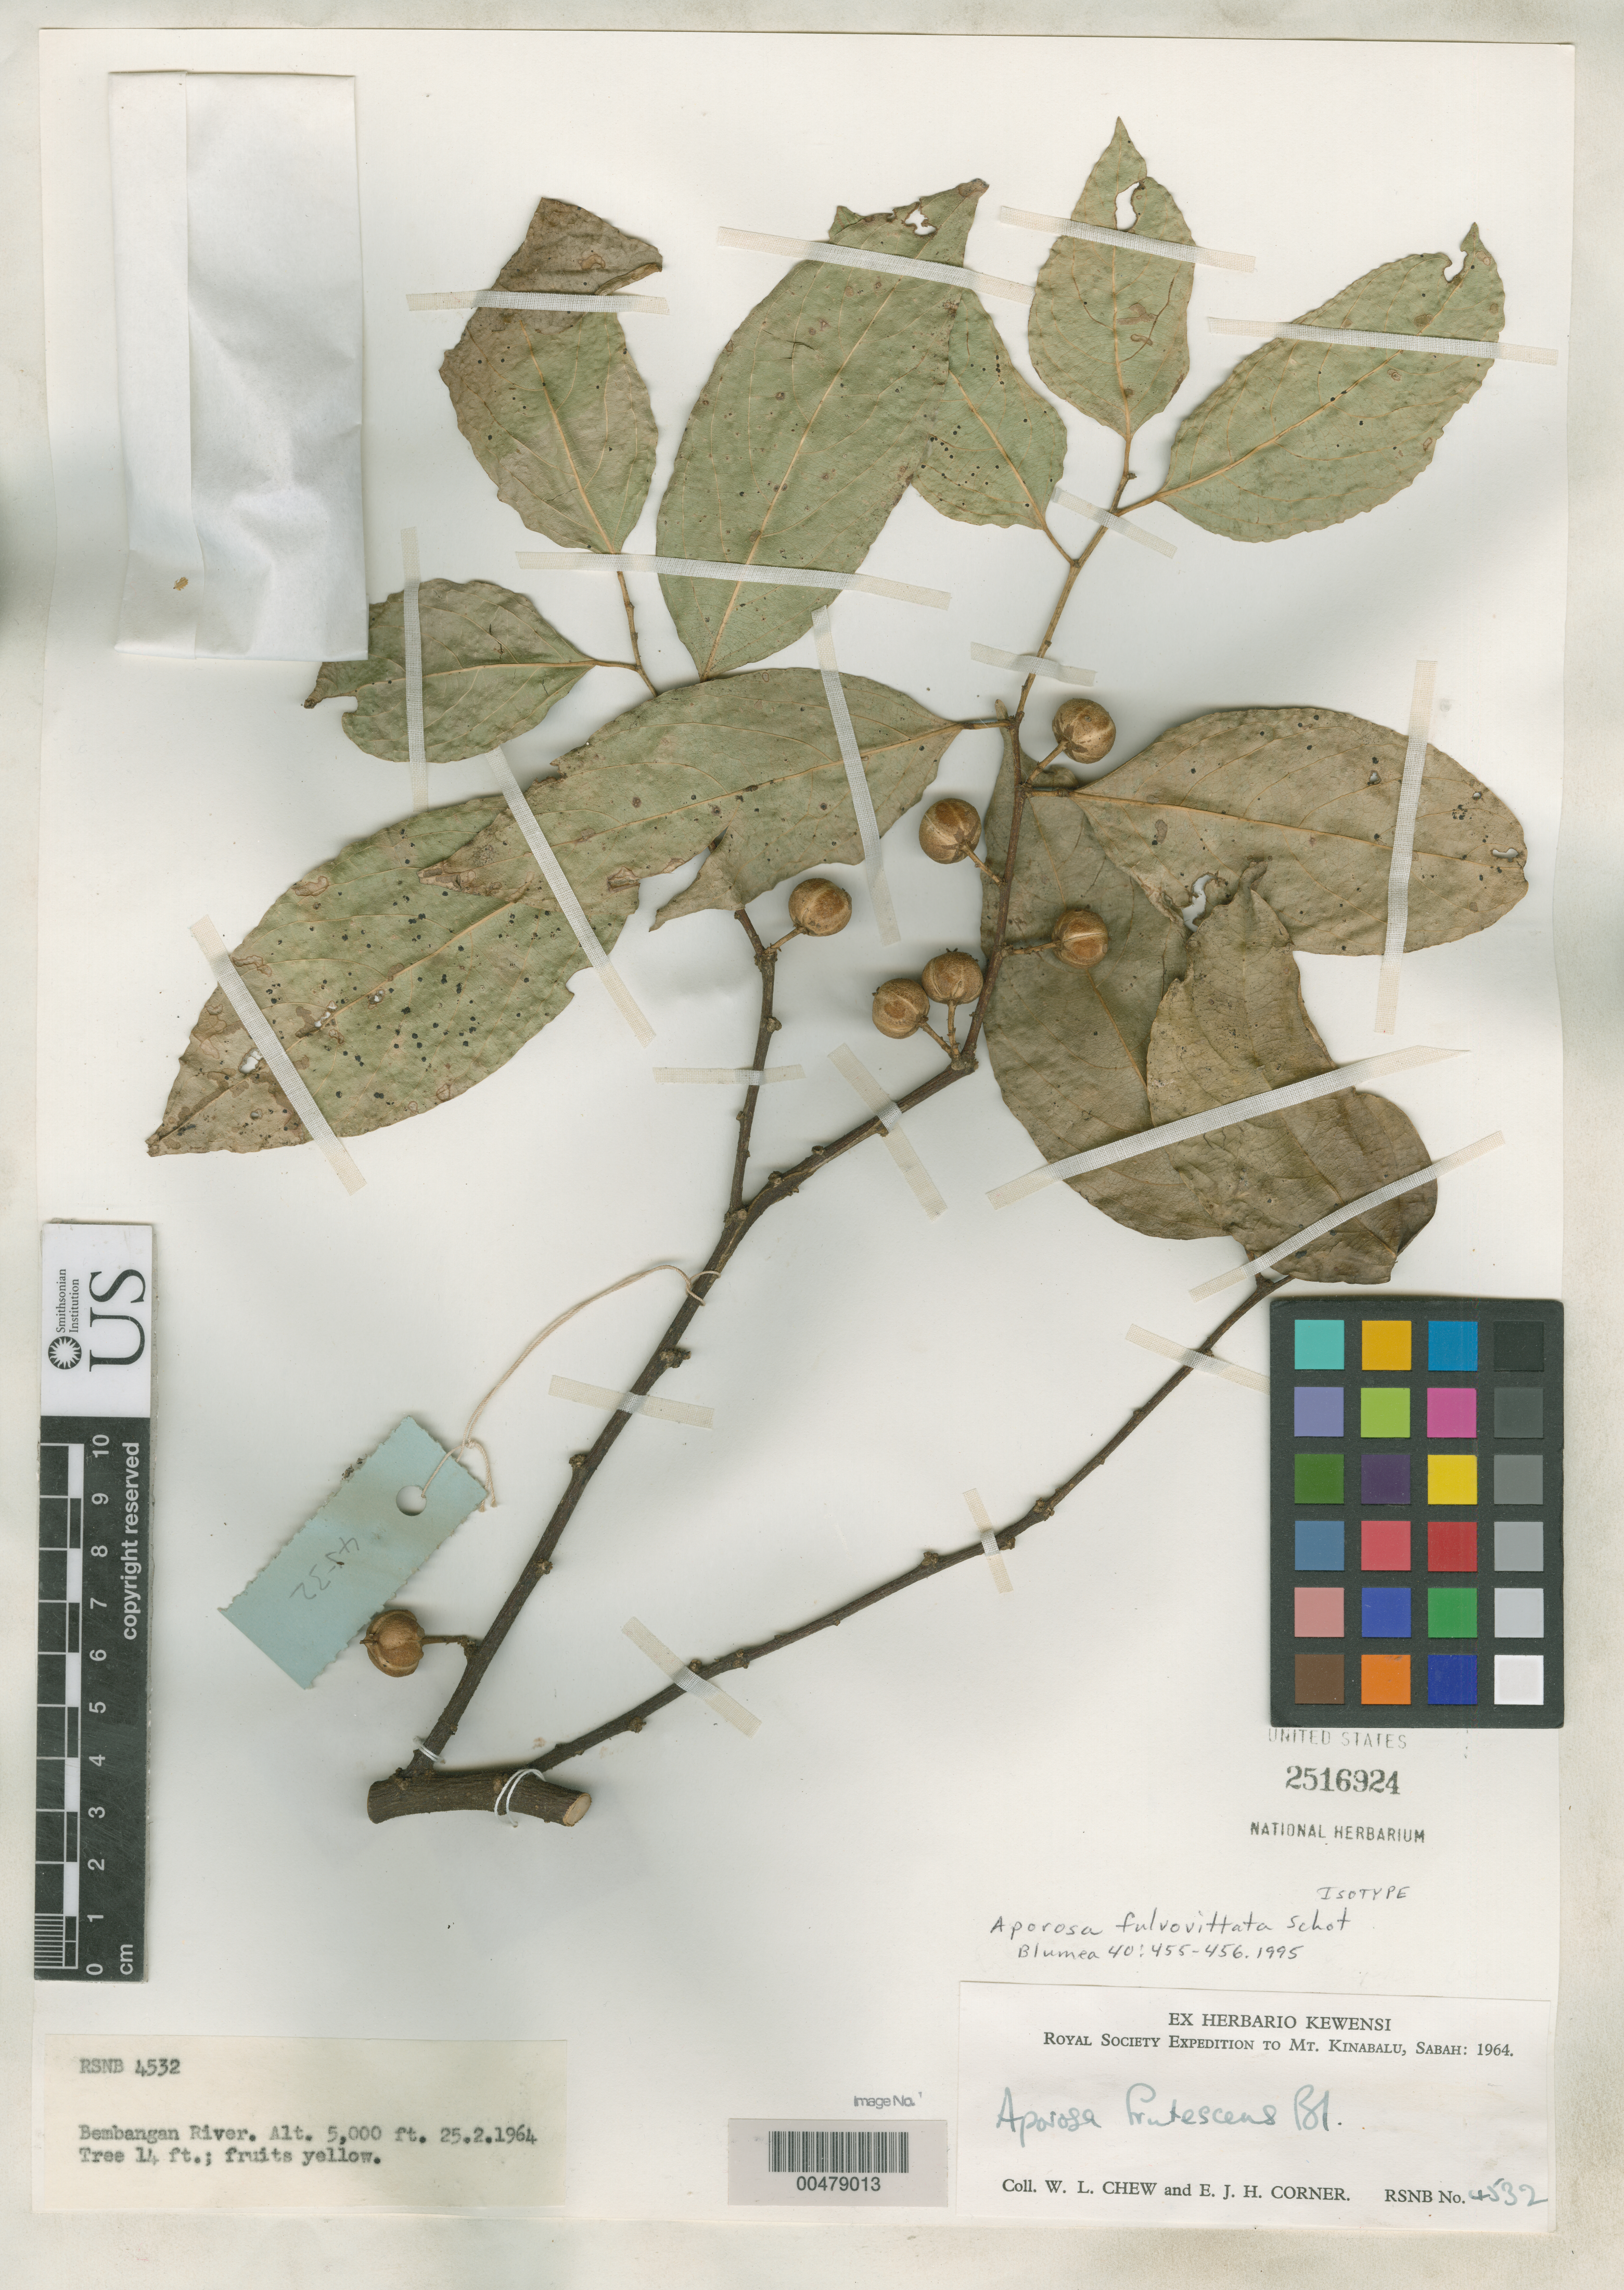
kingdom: Plantae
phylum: Tracheophyta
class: Magnoliopsida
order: Malpighiales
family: Phyllanthaceae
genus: Aporosa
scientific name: Aporosa fulvovittata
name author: A. Schott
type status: Isotype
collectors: W. Chew & E. Corner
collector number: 4532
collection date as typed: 25 Feb 1964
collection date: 1964-02-25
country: Malaysia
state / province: Sabah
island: Borneo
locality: Mt. Kinabalu, Bembangan River.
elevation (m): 1524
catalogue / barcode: US 2516924